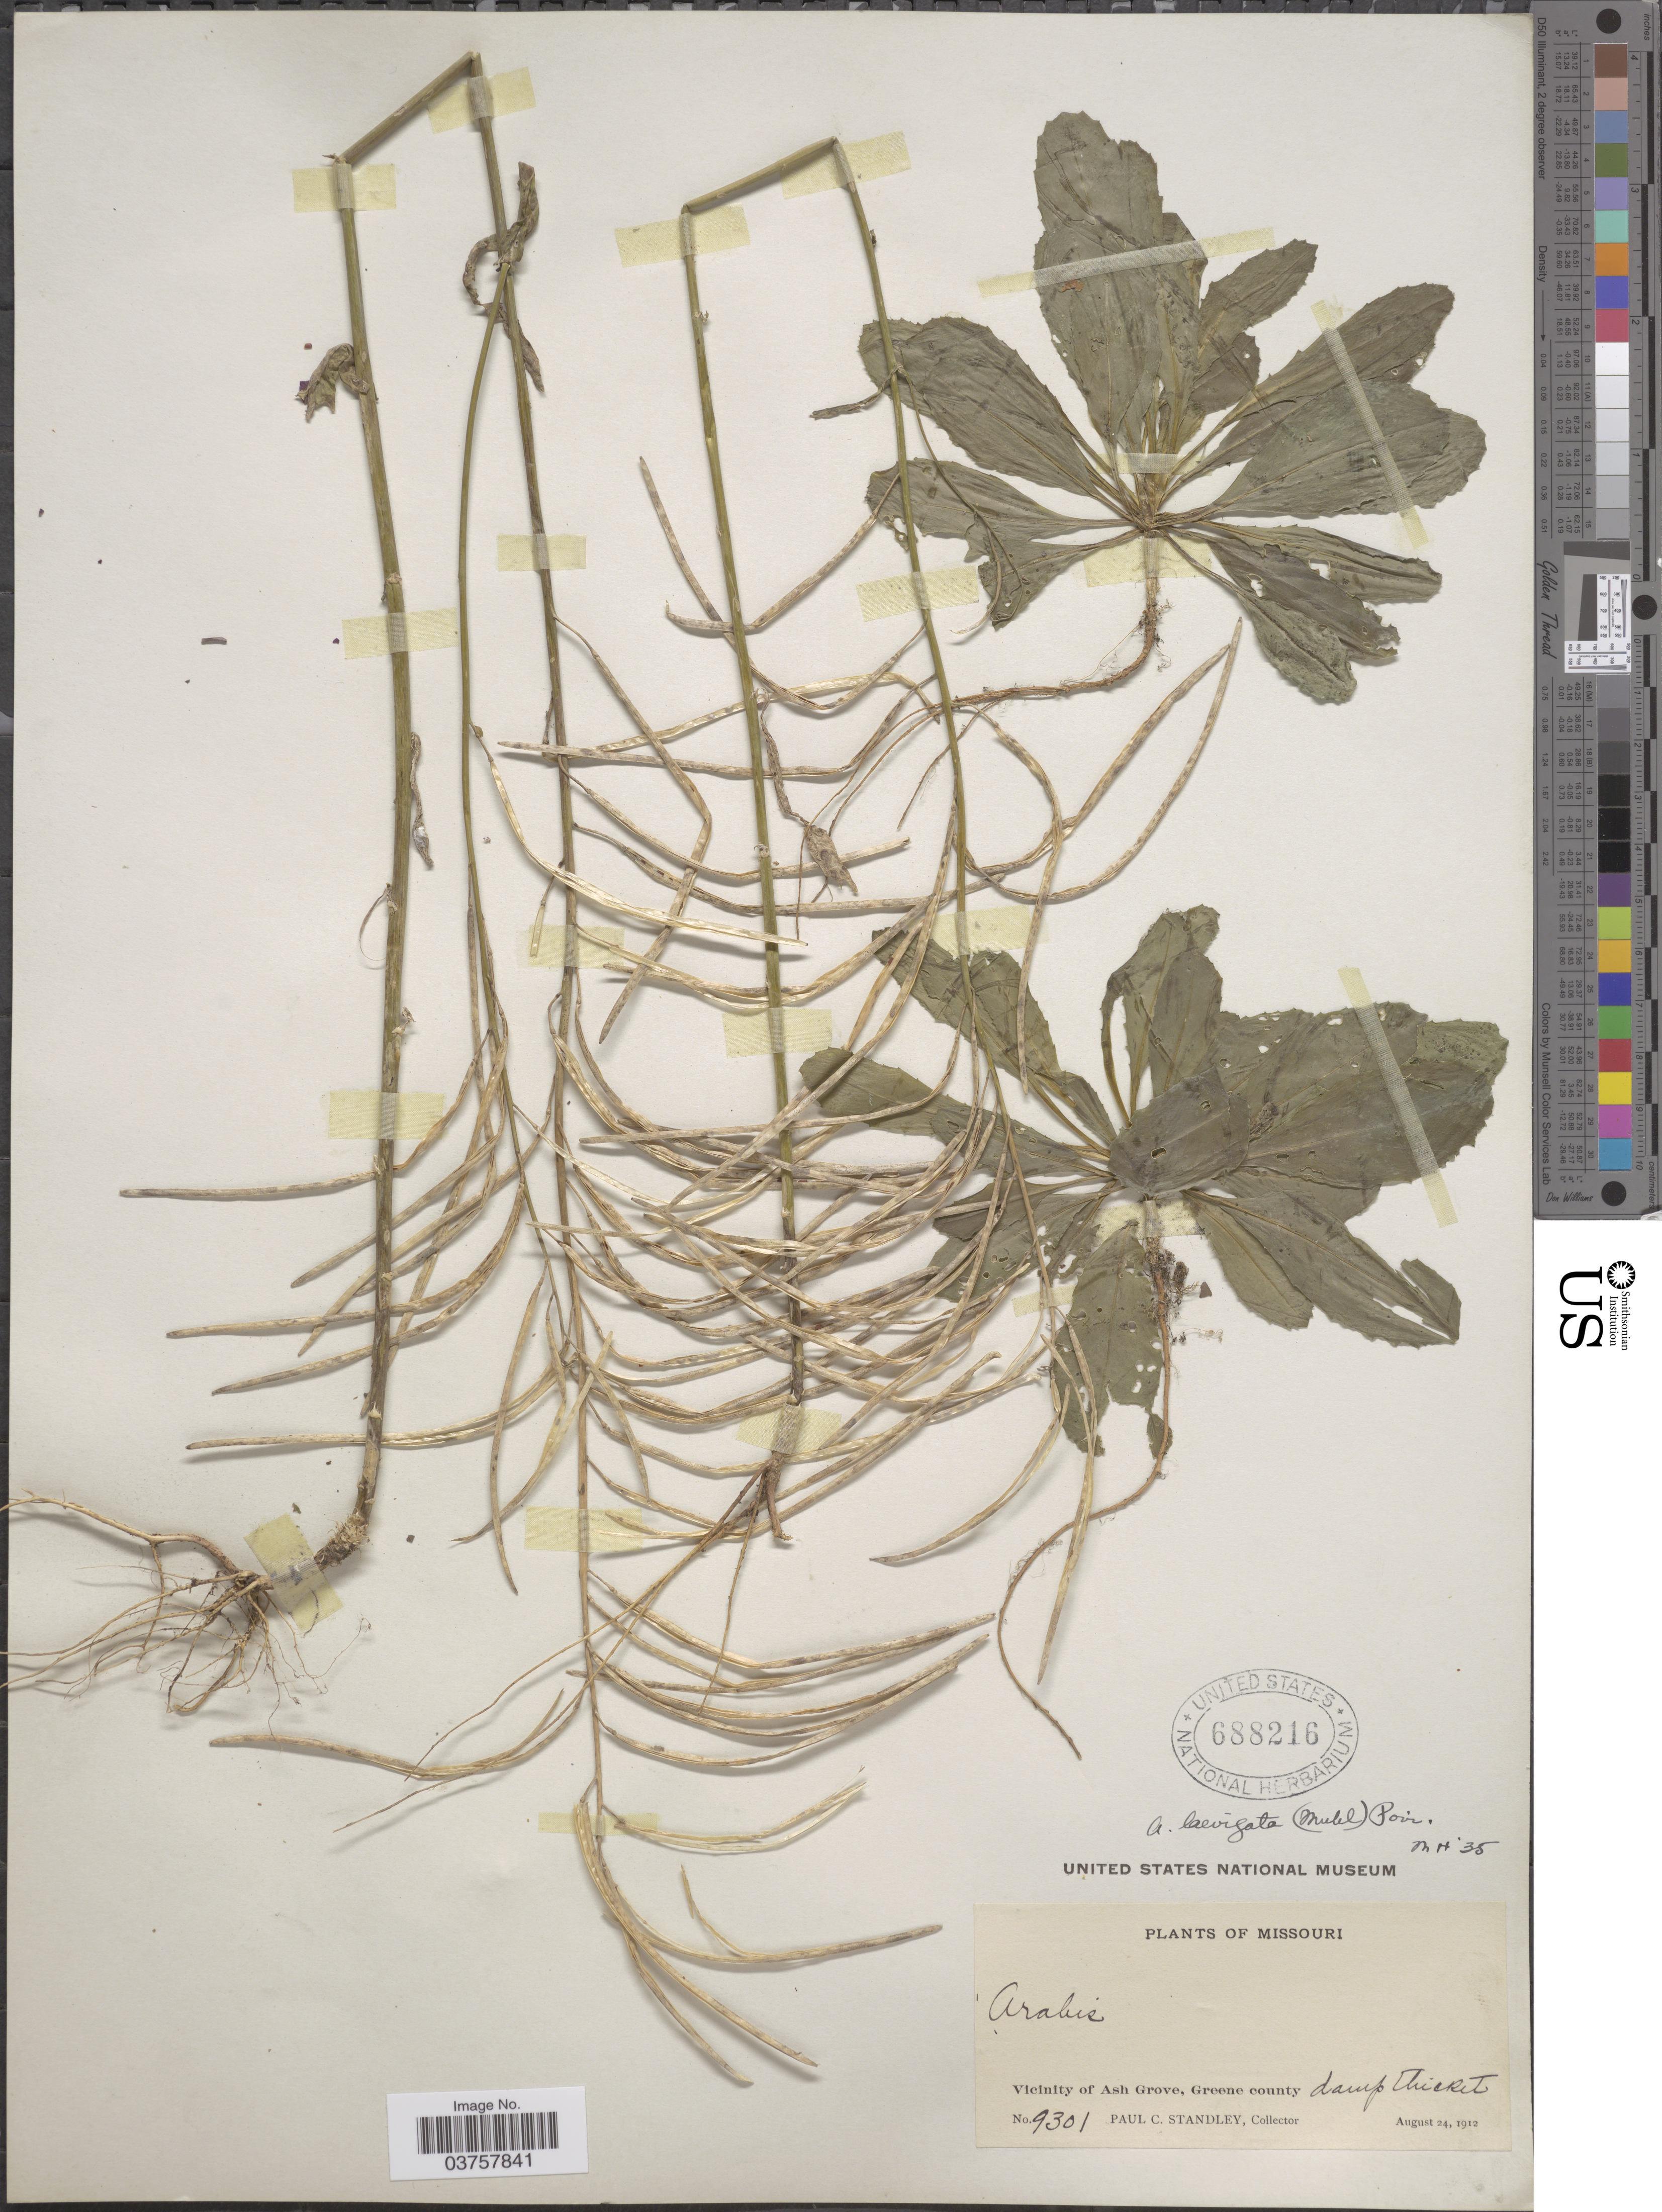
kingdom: Plantae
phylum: Tracheophyta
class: Magnoliopsida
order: Brassicales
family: Brassicaceae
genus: Arabis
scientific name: Arabis laevigata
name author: (Muhl. ex Willd.) Poir.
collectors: P. C. Standley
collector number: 9301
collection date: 1912-08-24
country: United States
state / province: Missouri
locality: Vicinity of Ash Grove, Greene county.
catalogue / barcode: US 688216